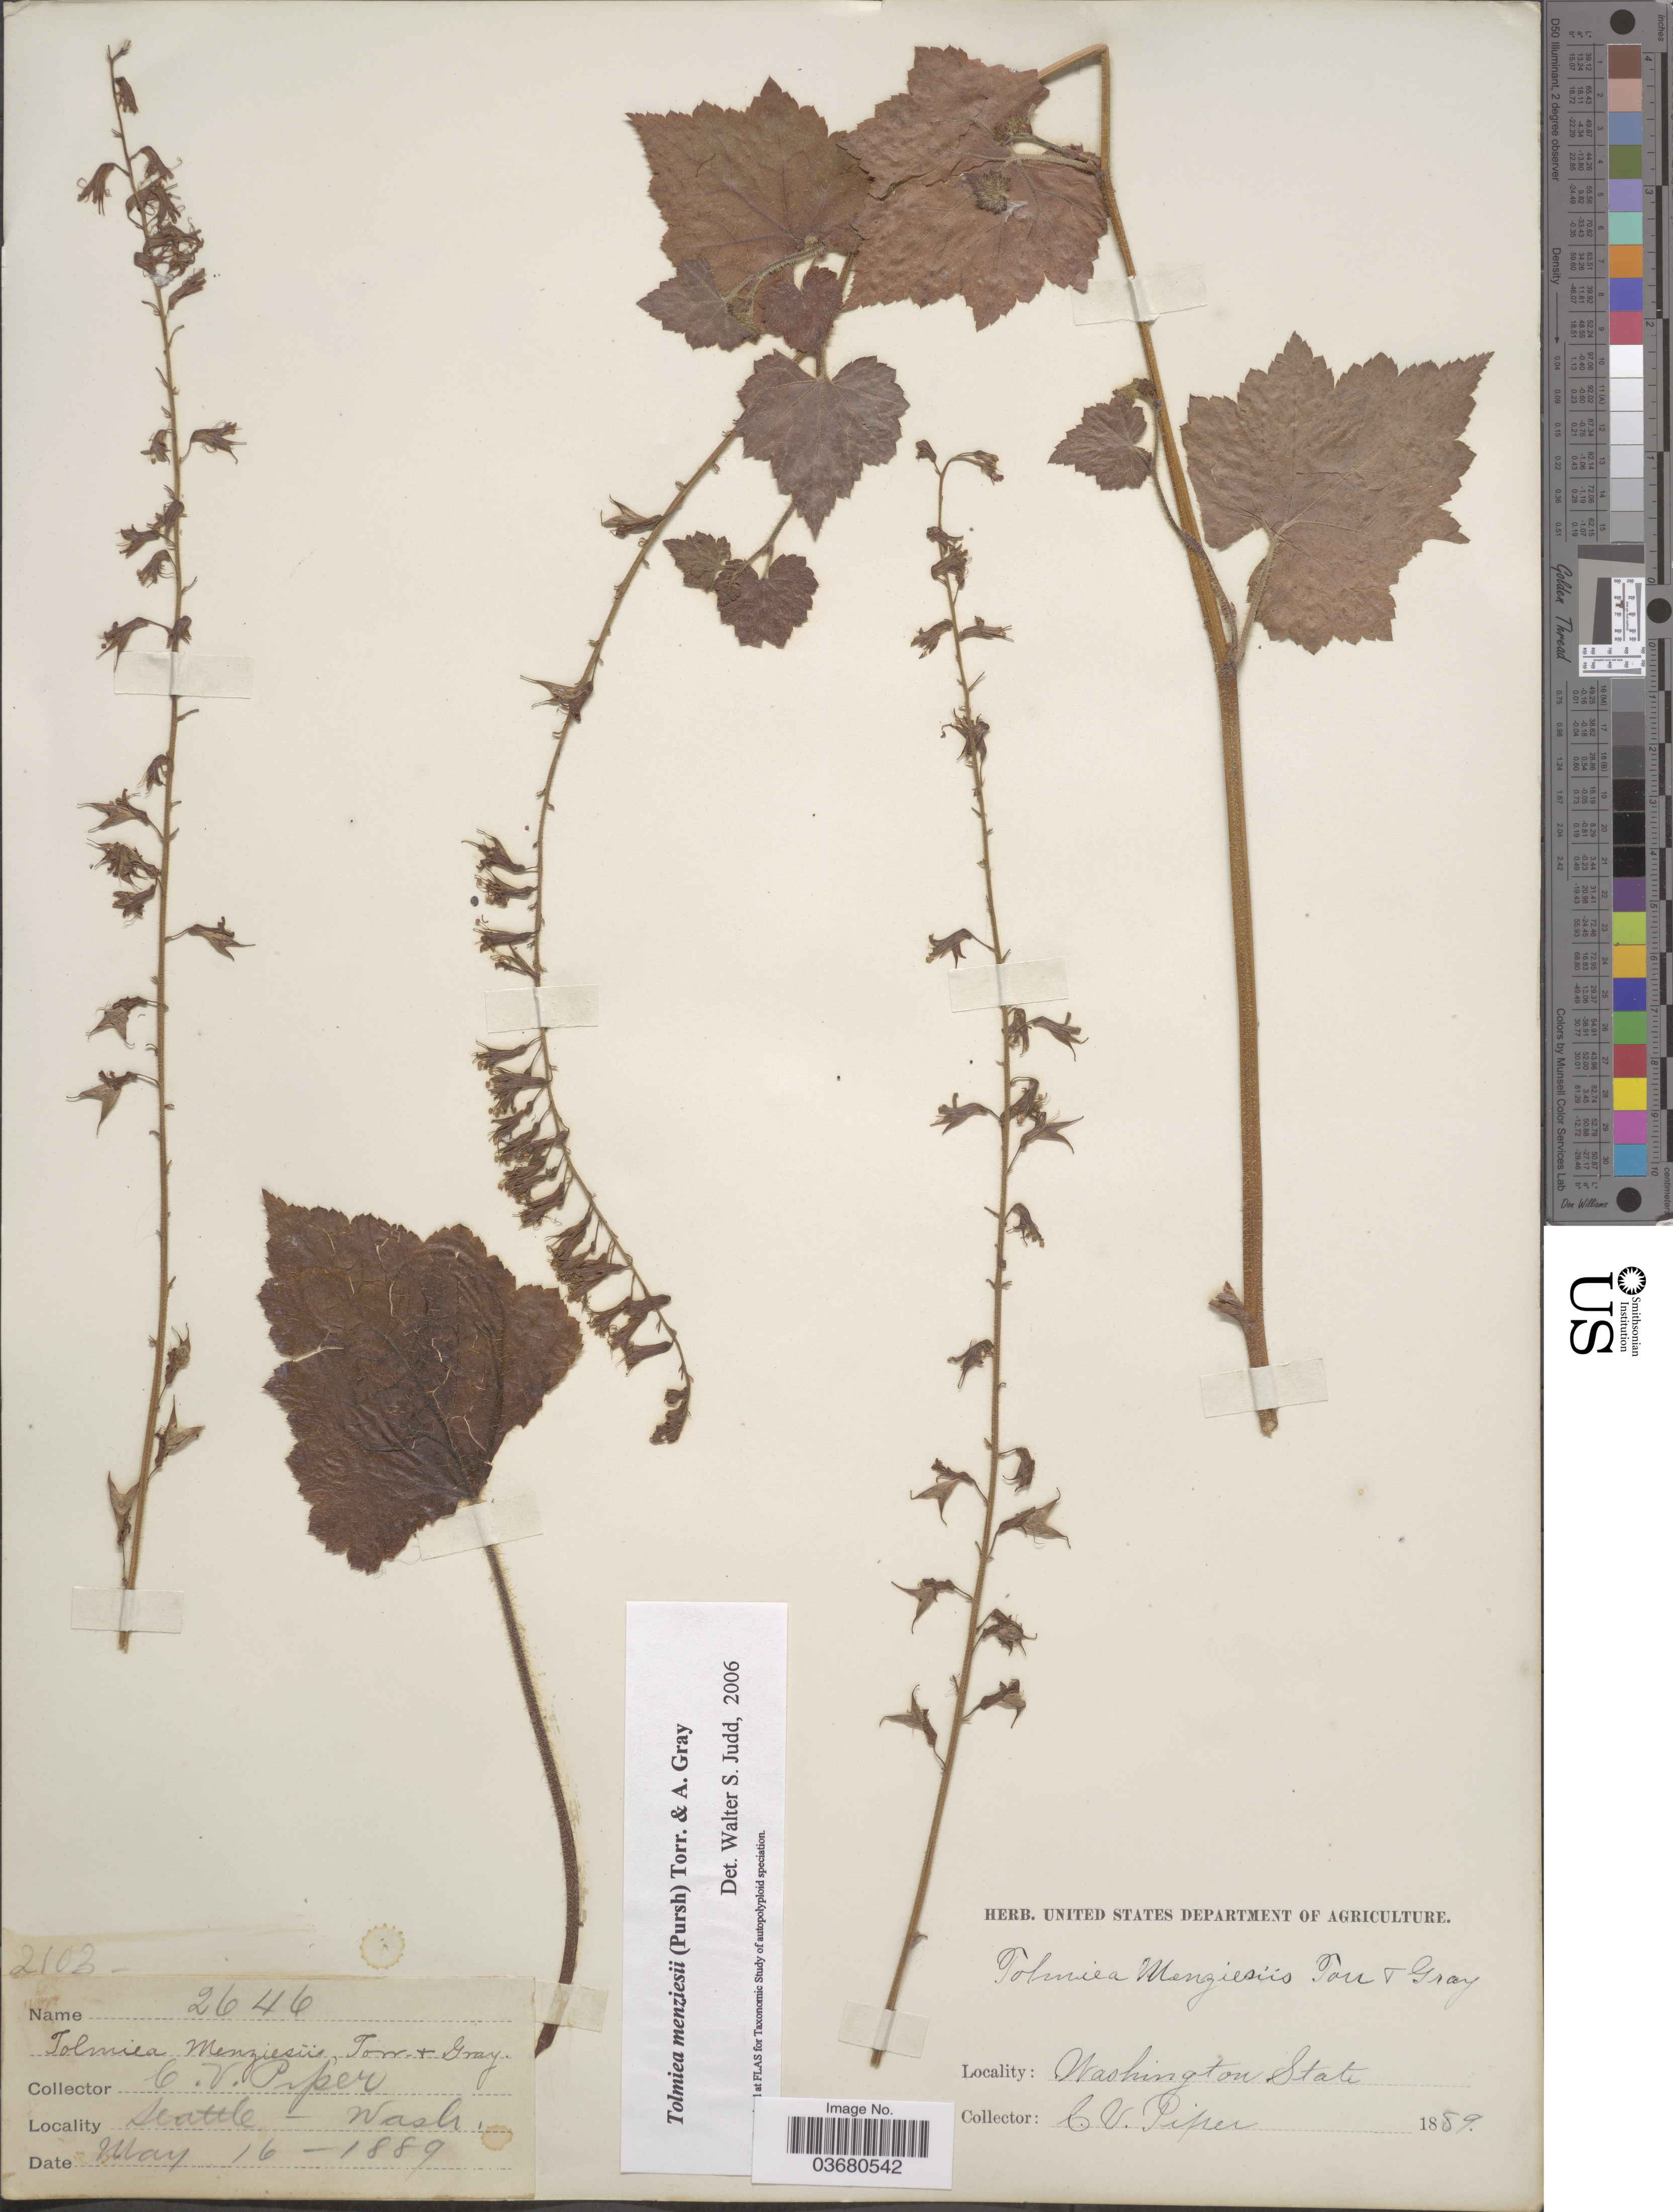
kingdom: Plantae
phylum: Tracheophyta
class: Magnoliopsida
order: Saxifragales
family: Saxifragaceae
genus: Tolmiea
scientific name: Tolmiea menziesii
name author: (Pursh) Torr. & A. Gray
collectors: C. V. Piper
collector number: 2646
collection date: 1889-05-16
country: United States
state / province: Washington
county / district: King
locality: Seattle.